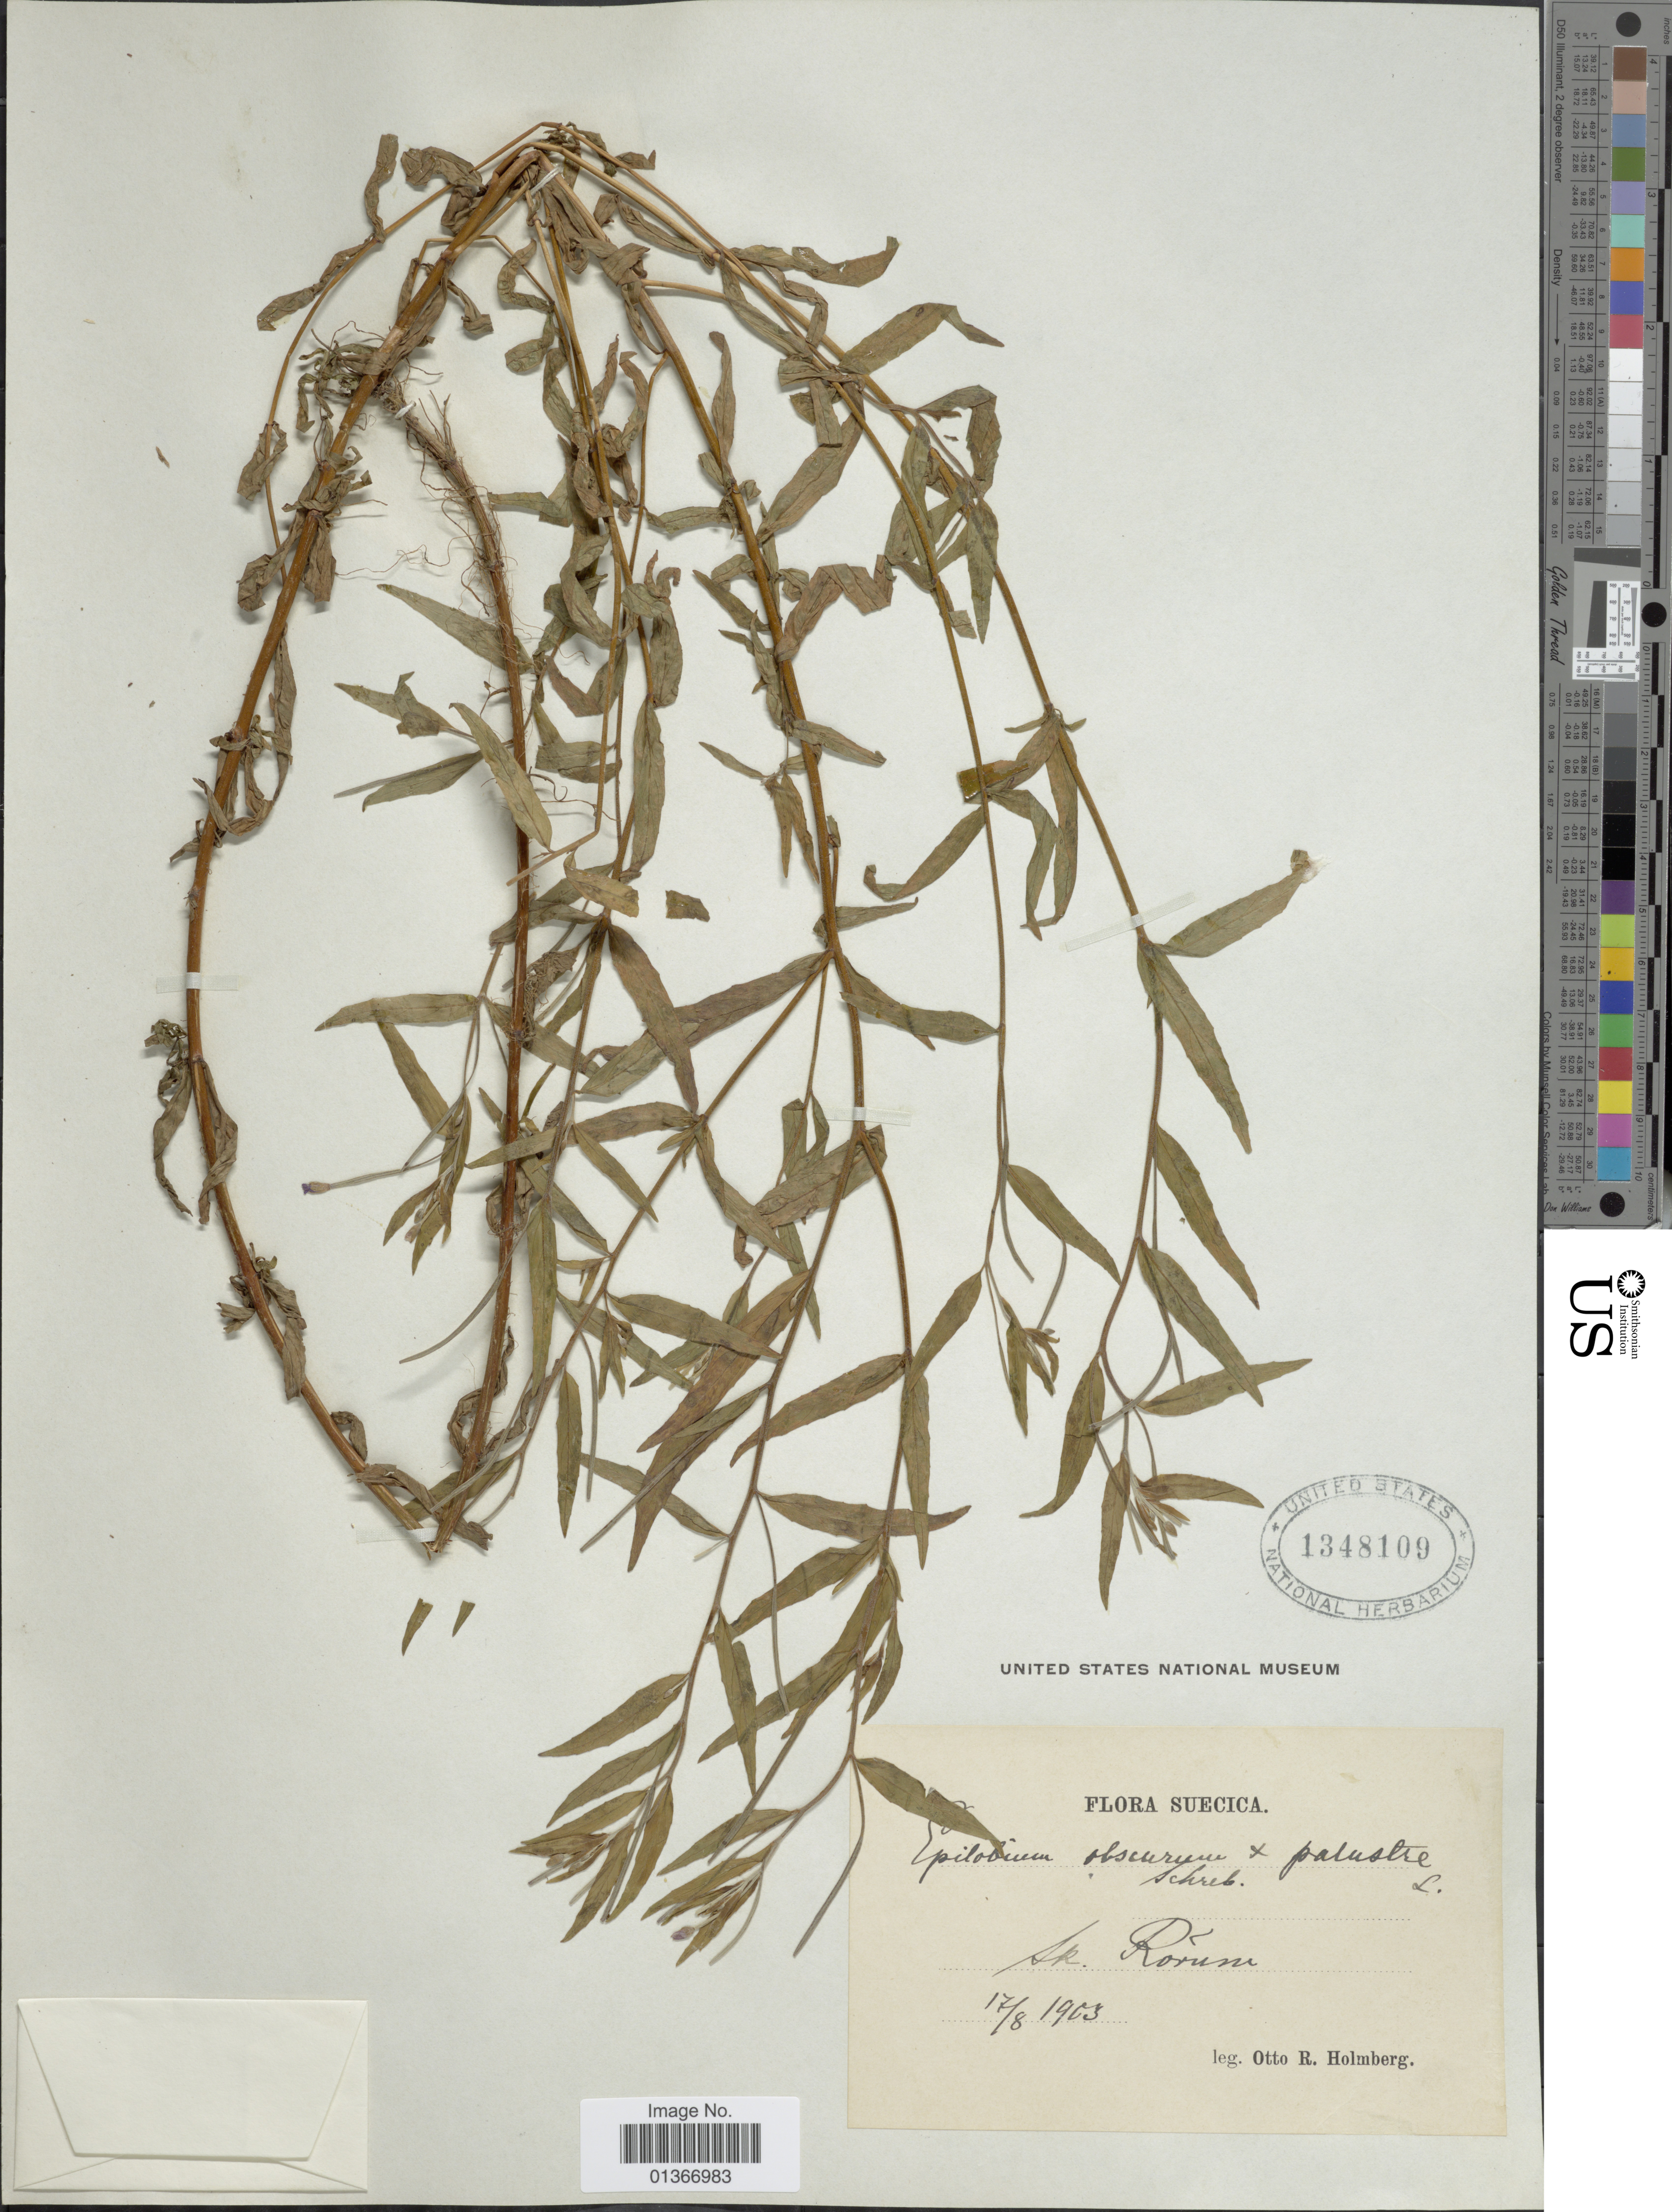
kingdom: Plantae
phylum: Tracheophyta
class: Magnoliopsida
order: Myrtales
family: Onagraceae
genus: Epilobium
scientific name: Epilobium obscurum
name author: Schreb.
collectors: O. Holmberg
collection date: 1903-08-17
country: Sweden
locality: Suecica. Sk. Rorum.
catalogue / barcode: US 1348109